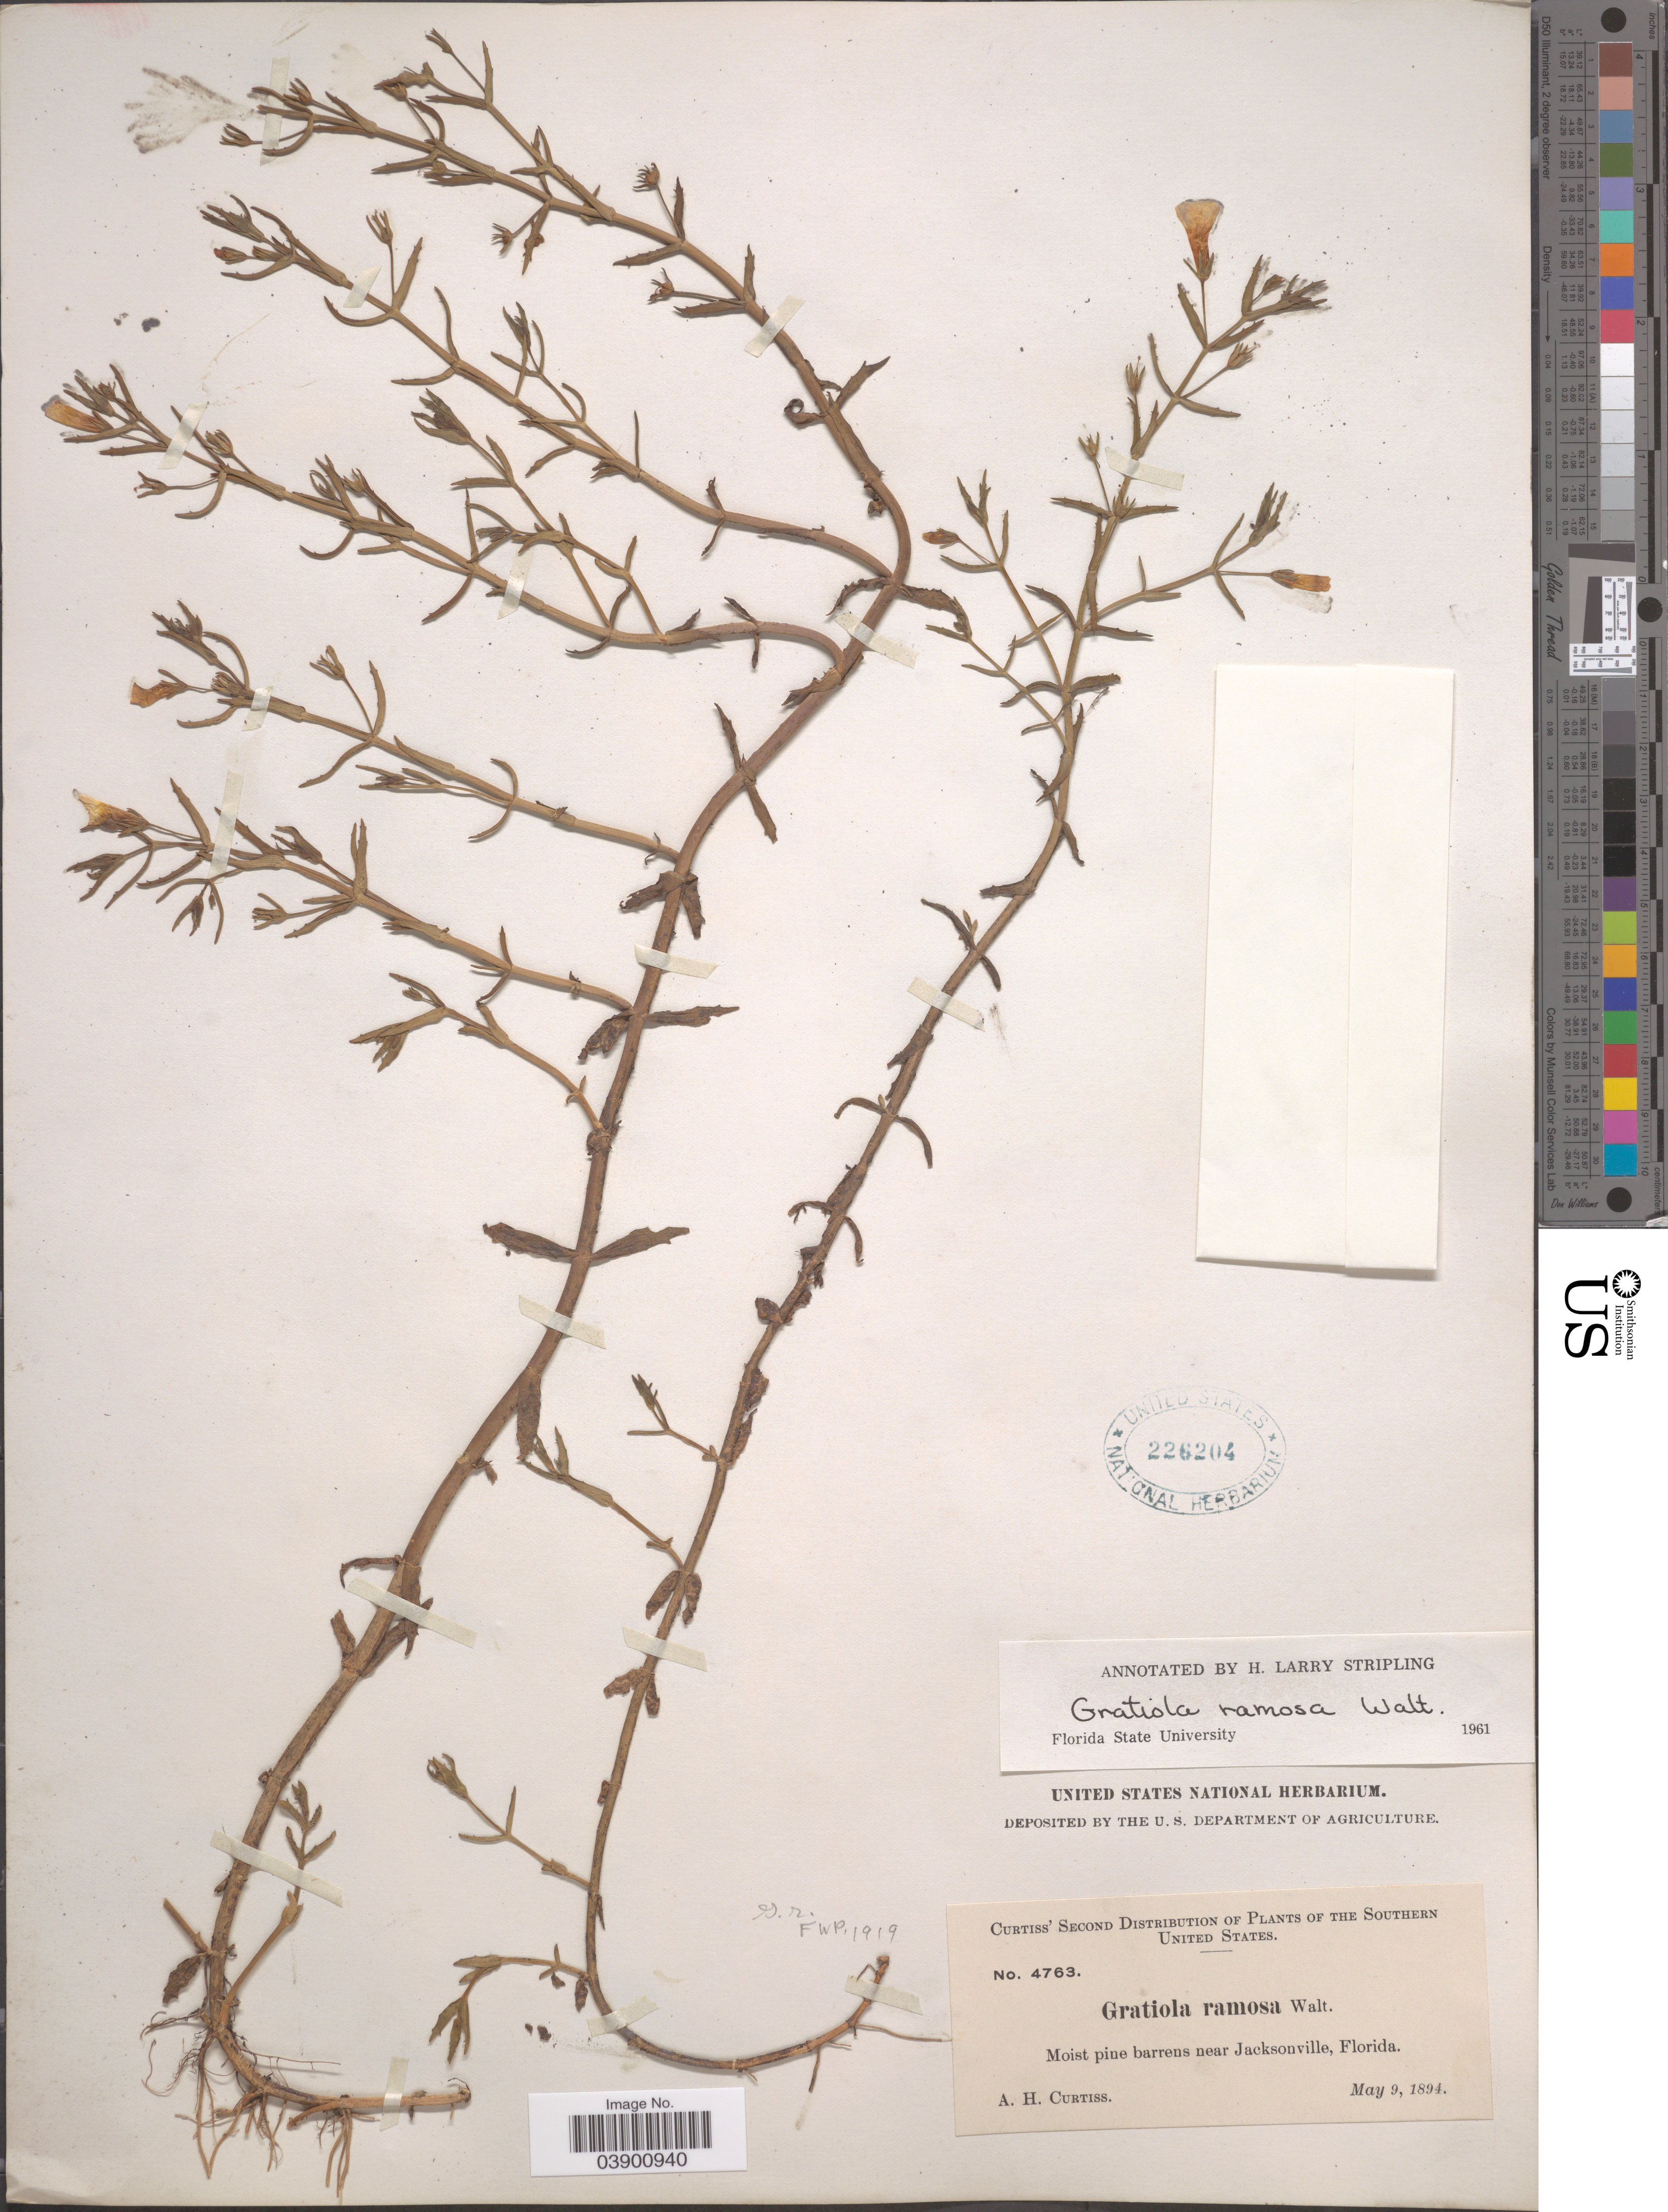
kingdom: Plantae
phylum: Tracheophyta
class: Magnoliopsida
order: Lamiales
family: Plantaginaceae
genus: Gratiola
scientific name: Gratiola ramosa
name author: Walter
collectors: A. H. Curtiss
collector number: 4763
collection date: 1894-05-09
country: United States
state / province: Florida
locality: The Southern United States. Moist pine barrens near Jacksonville.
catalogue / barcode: US 226204